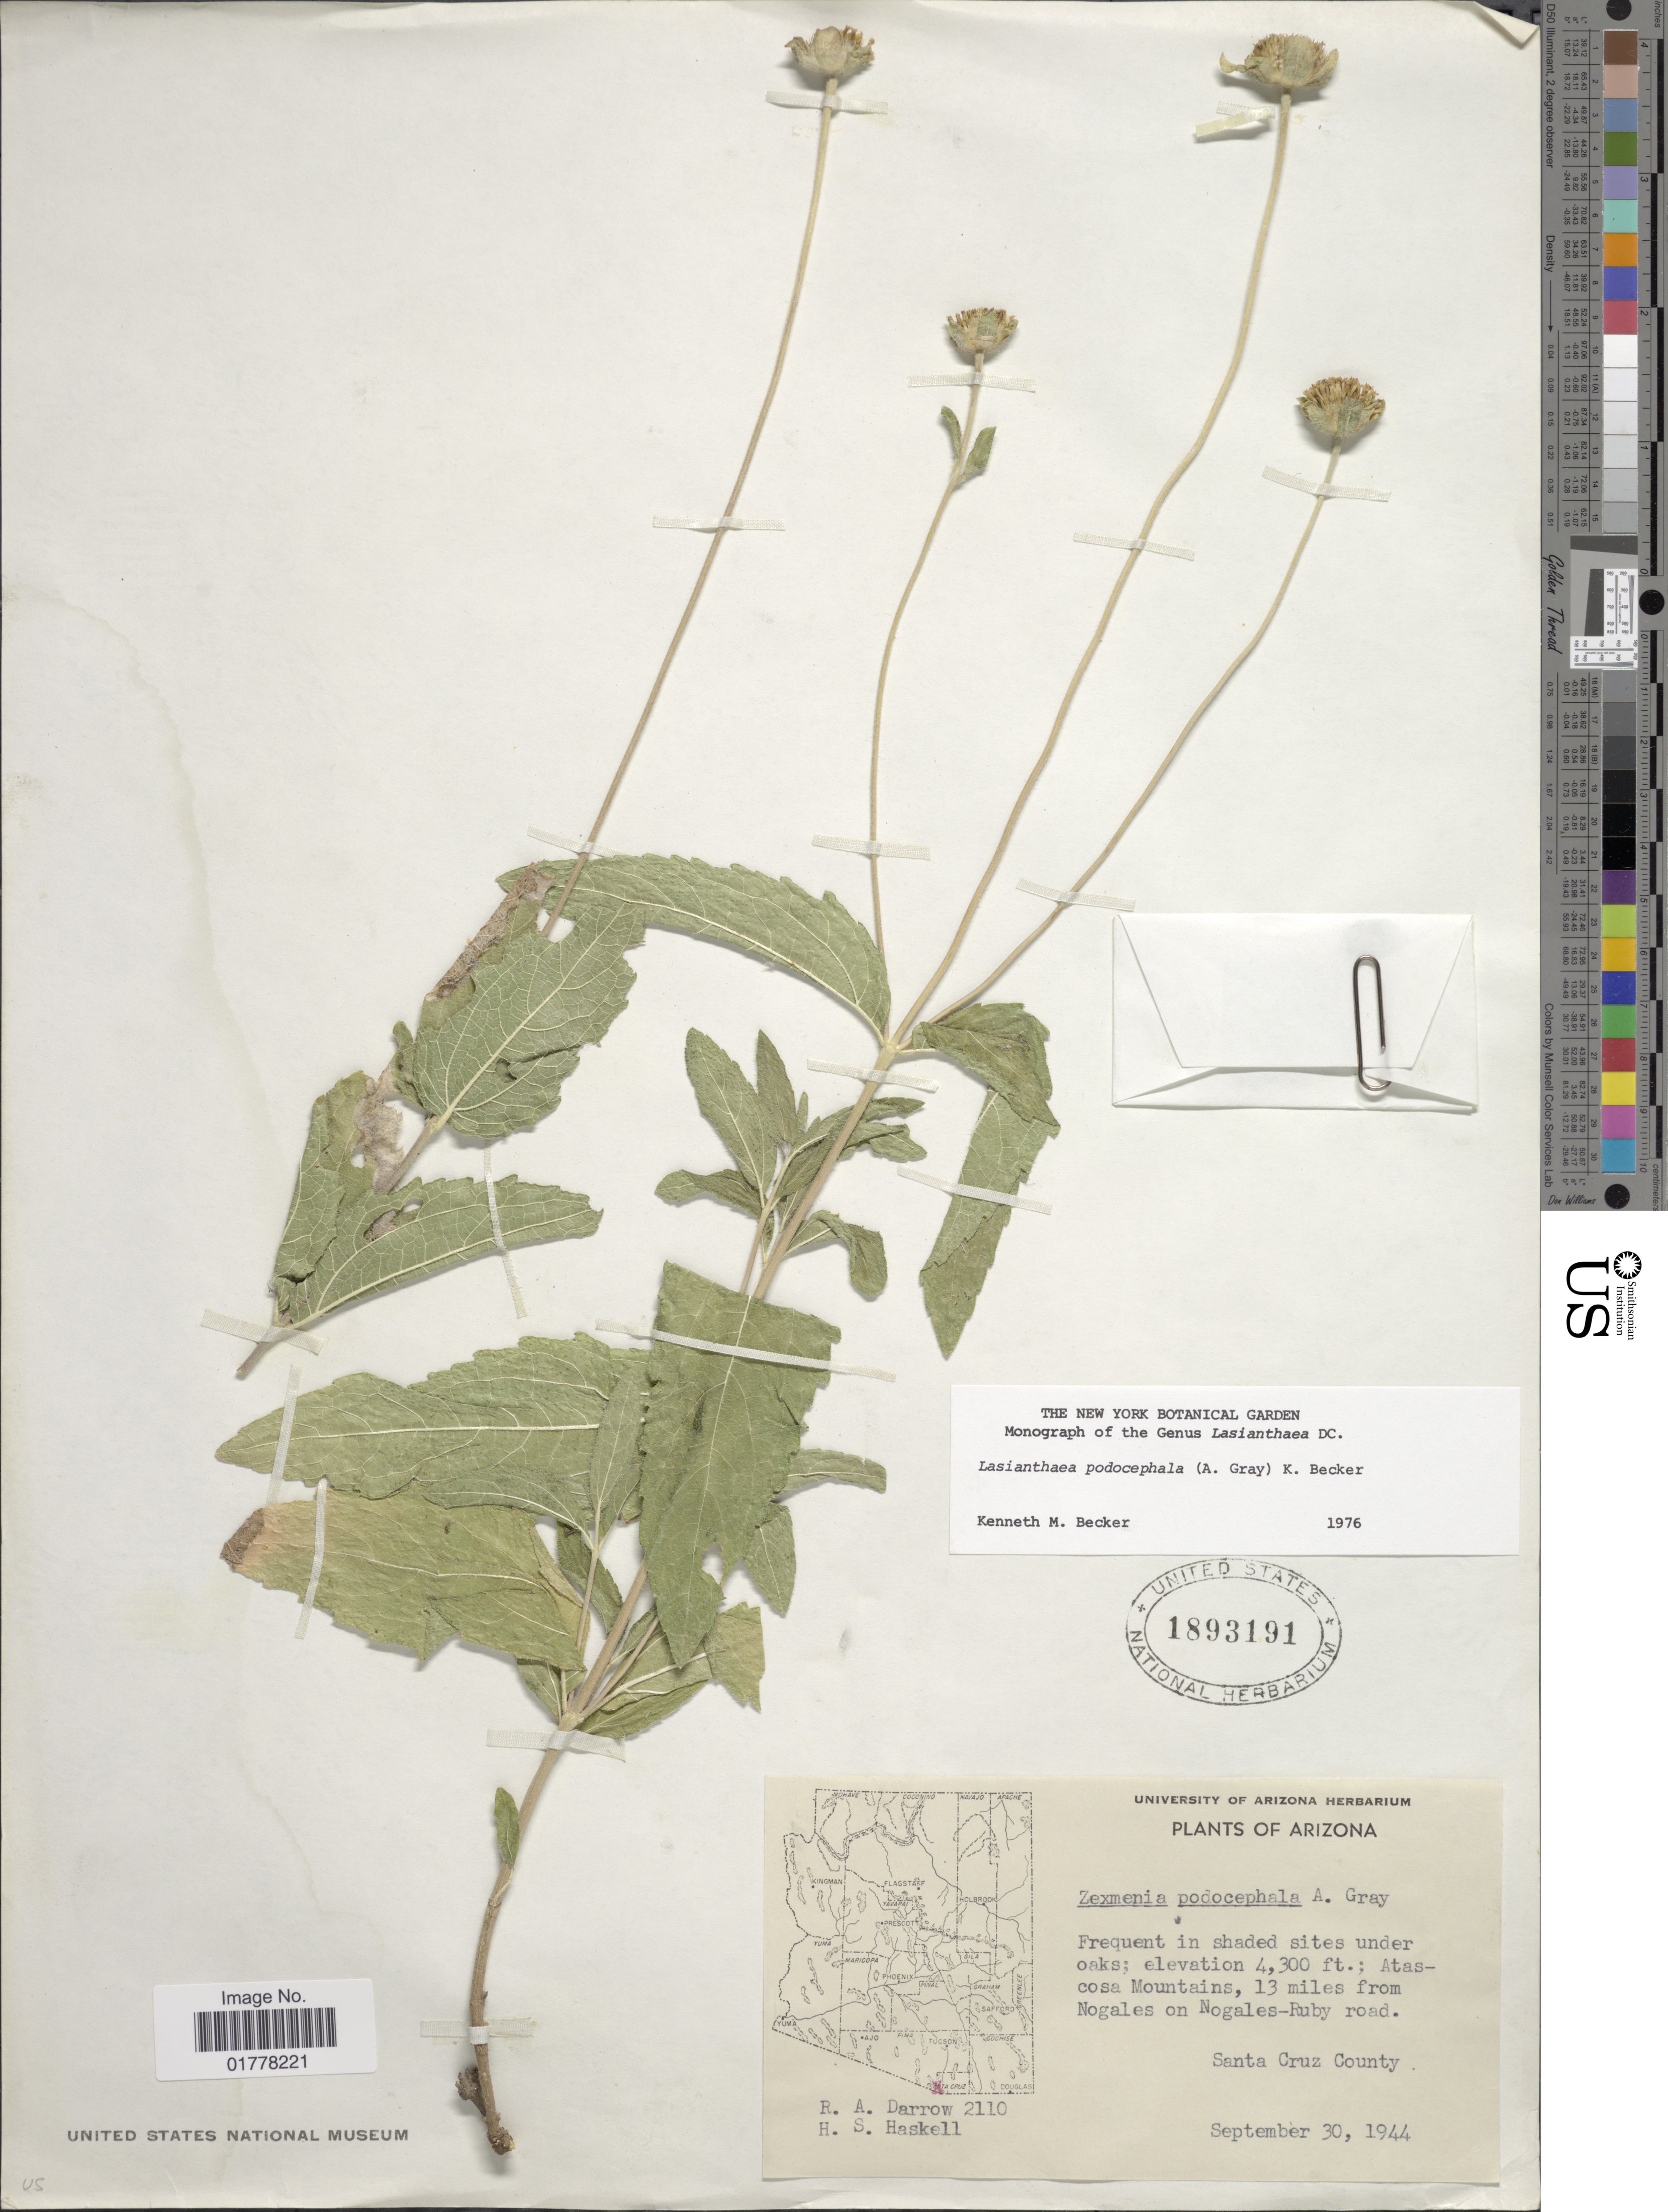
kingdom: Plantae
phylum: Tracheophyta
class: Magnoliopsida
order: Asterales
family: Asteraceae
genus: Lasianthaea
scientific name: Lasianthaea podocephala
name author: (A. Gray) K.M. Becker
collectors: R. A. Darrow & H. Haskell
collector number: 2110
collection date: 1944-09-30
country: United States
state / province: Arizona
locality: Atascosa Mountains, 13 miles from Nogales on Nogales-Ruby road. Santa Cruz County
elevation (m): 1311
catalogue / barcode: US 1893191